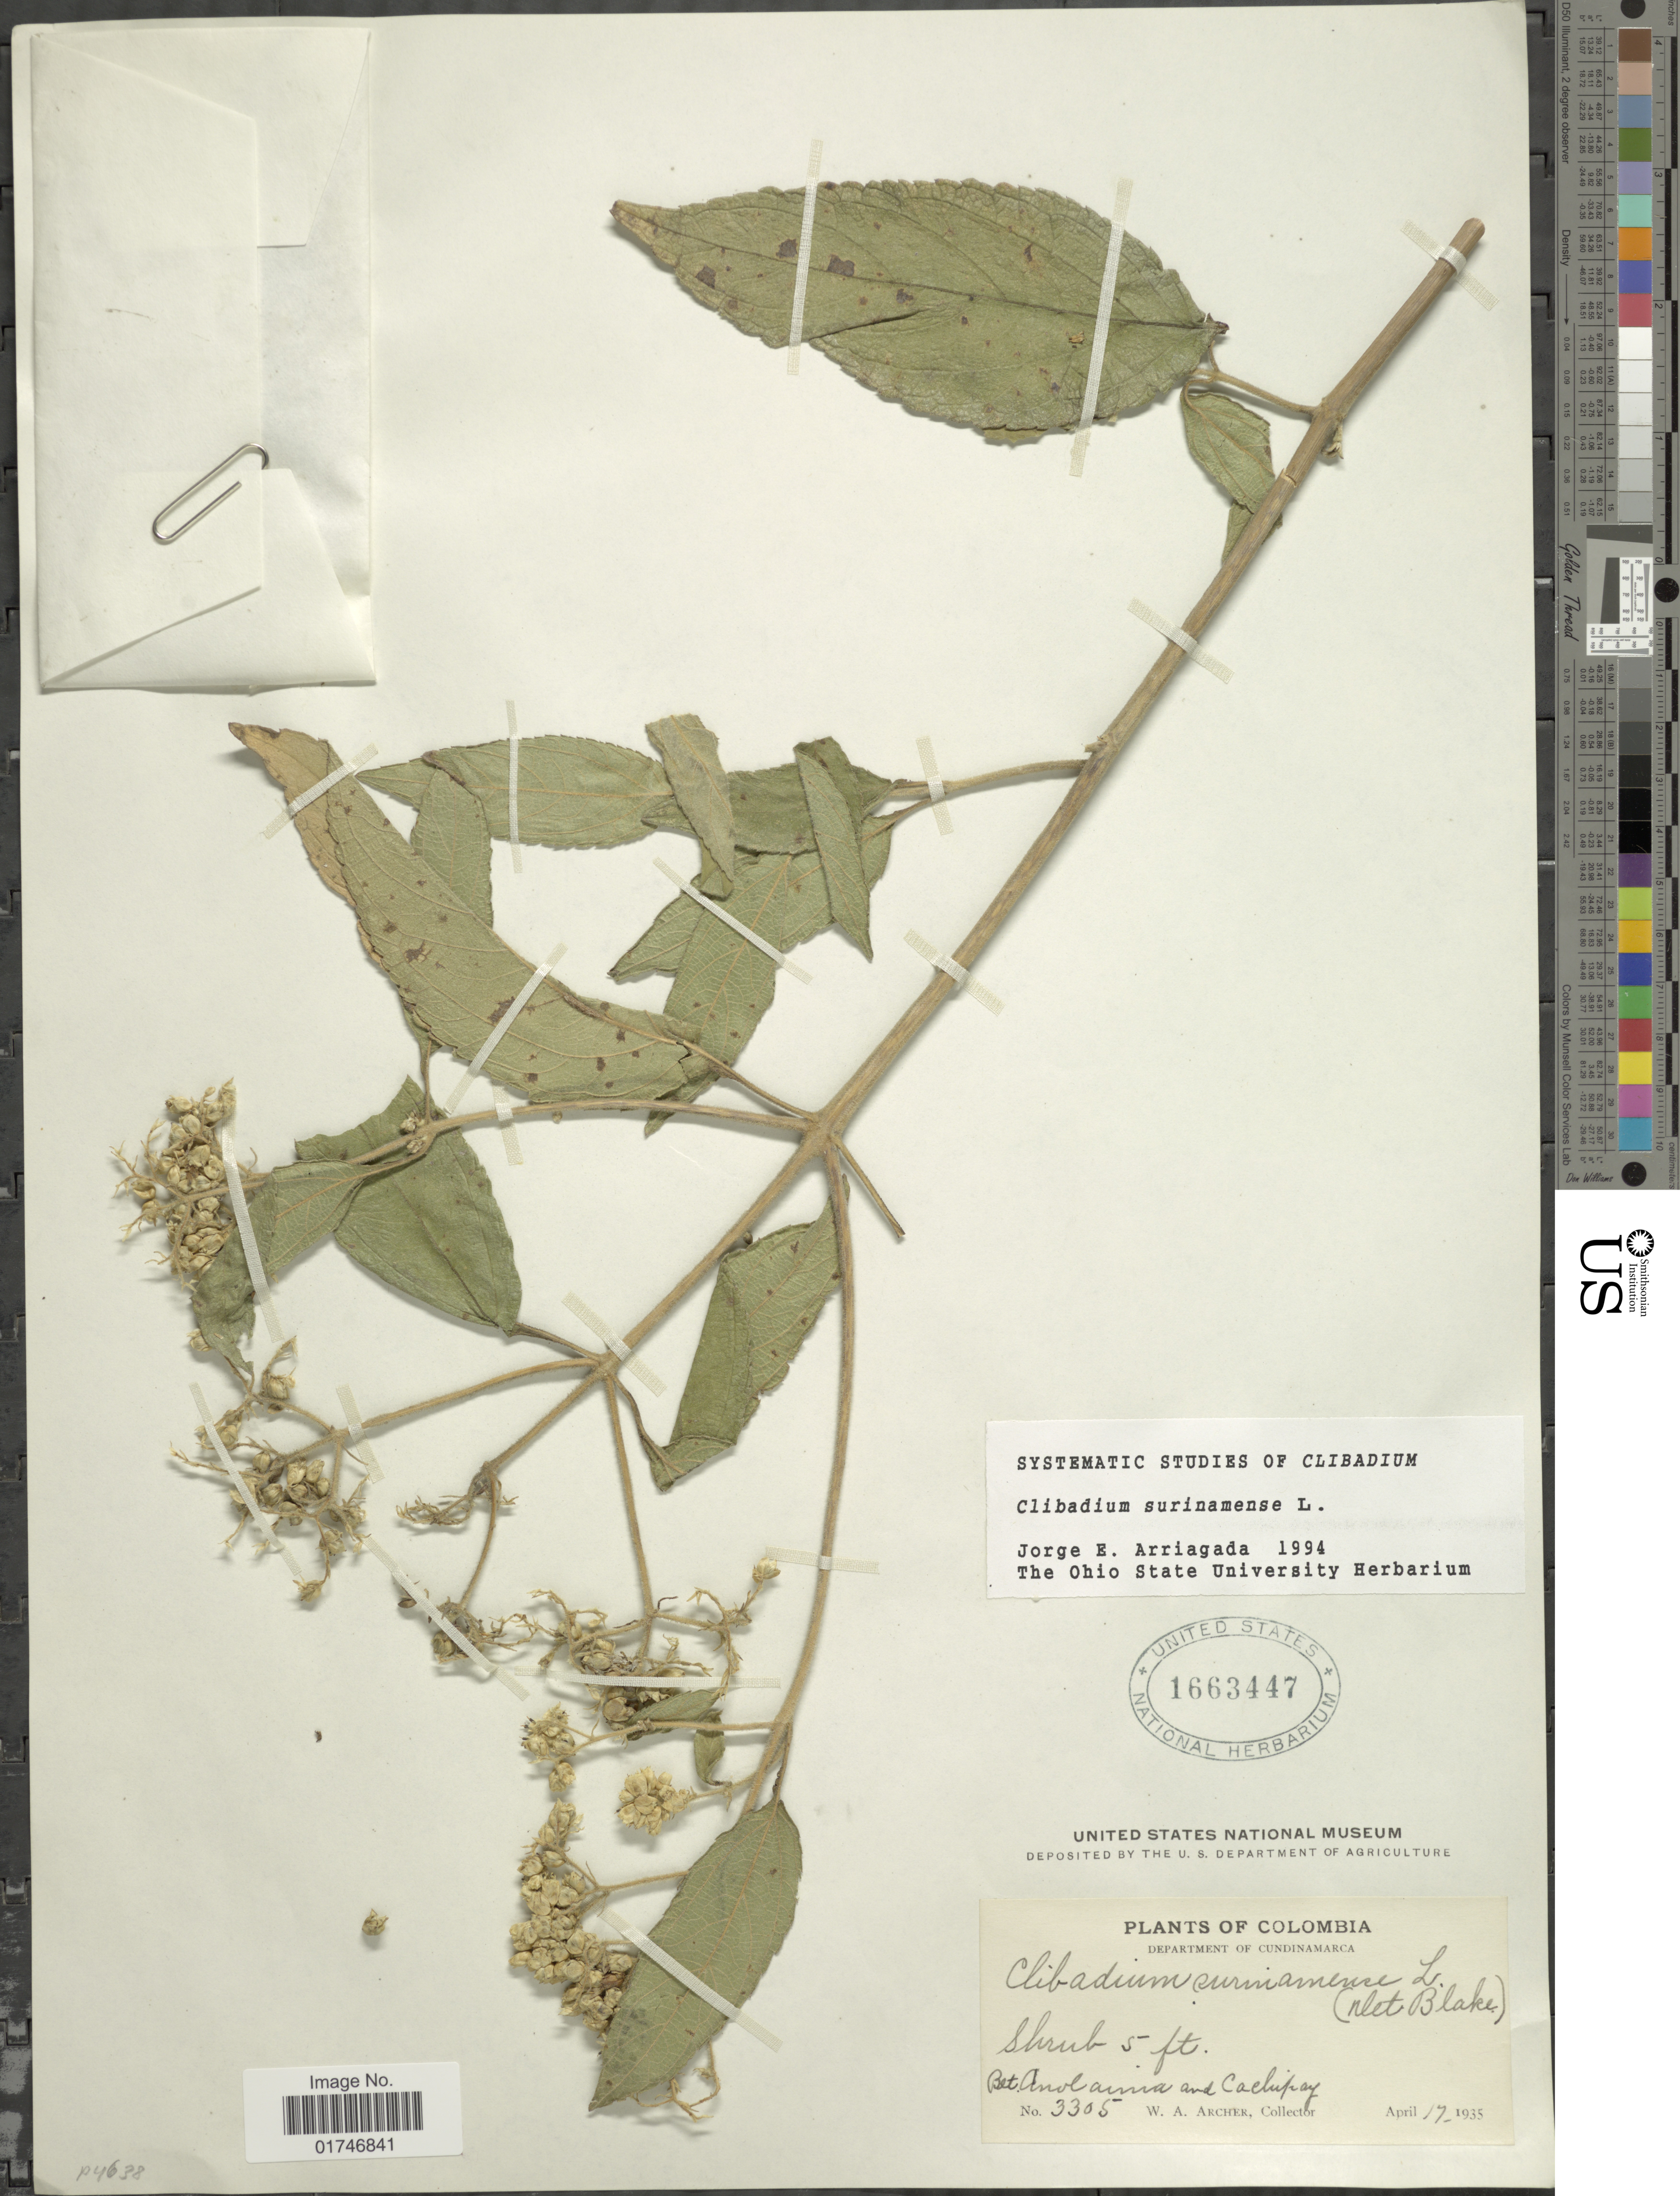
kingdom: Plantae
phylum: Tracheophyta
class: Magnoliopsida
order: Asterales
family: Asteraceae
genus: Clibadium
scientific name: Clibadium surinamense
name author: L.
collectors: W. A. Archer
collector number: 3305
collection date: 1935-04-17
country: Colombia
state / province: Cundinamarca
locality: Department of Cundinamarca. Bet. Anolaima and Cachipay.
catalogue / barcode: US 1663447